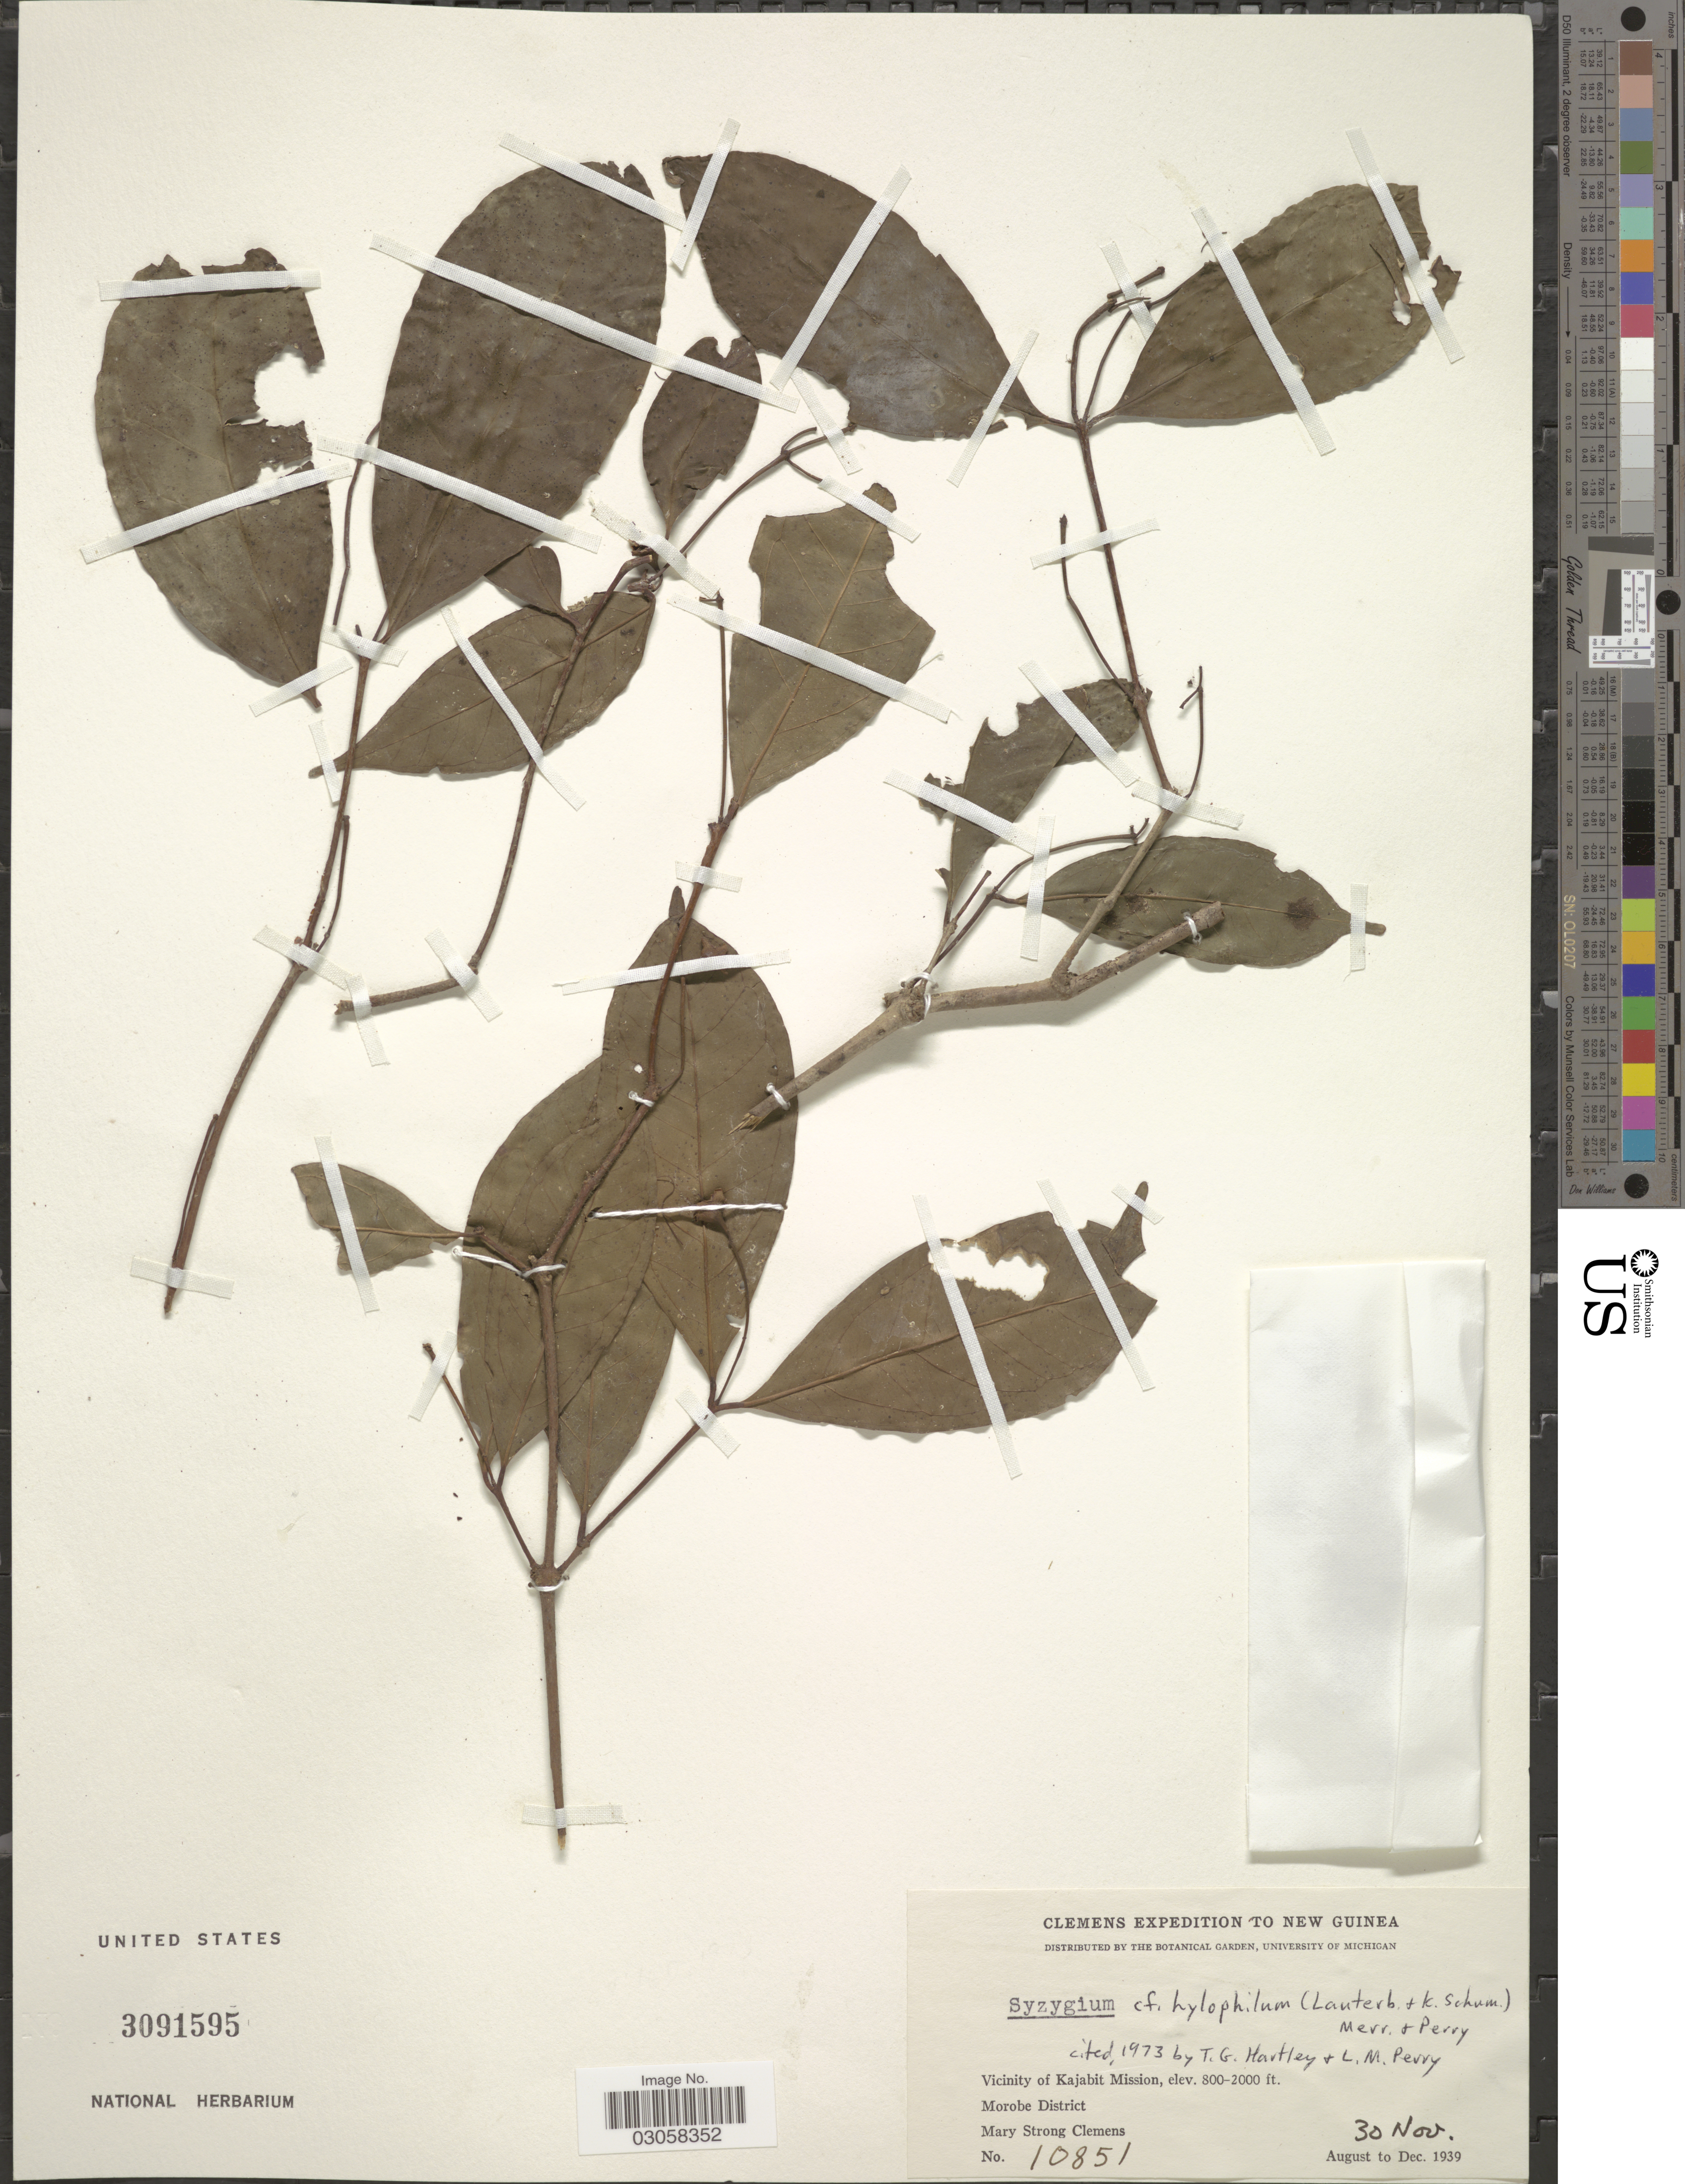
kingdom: Plantae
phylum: Tracheophyta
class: Magnoliopsida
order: Myrtales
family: Myrtaceae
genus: Syzygium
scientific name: Syzygium hylophilum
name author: (Lauterb. & K. Schum.) Merr. & L.M. Perry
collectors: M. S. Clemens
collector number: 10851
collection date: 1939-11-30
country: Papua New Guinea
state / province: Morobe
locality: New Guinea. Vicinity of Kajabit Mission. Morobe District.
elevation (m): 244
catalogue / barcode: US 3091595